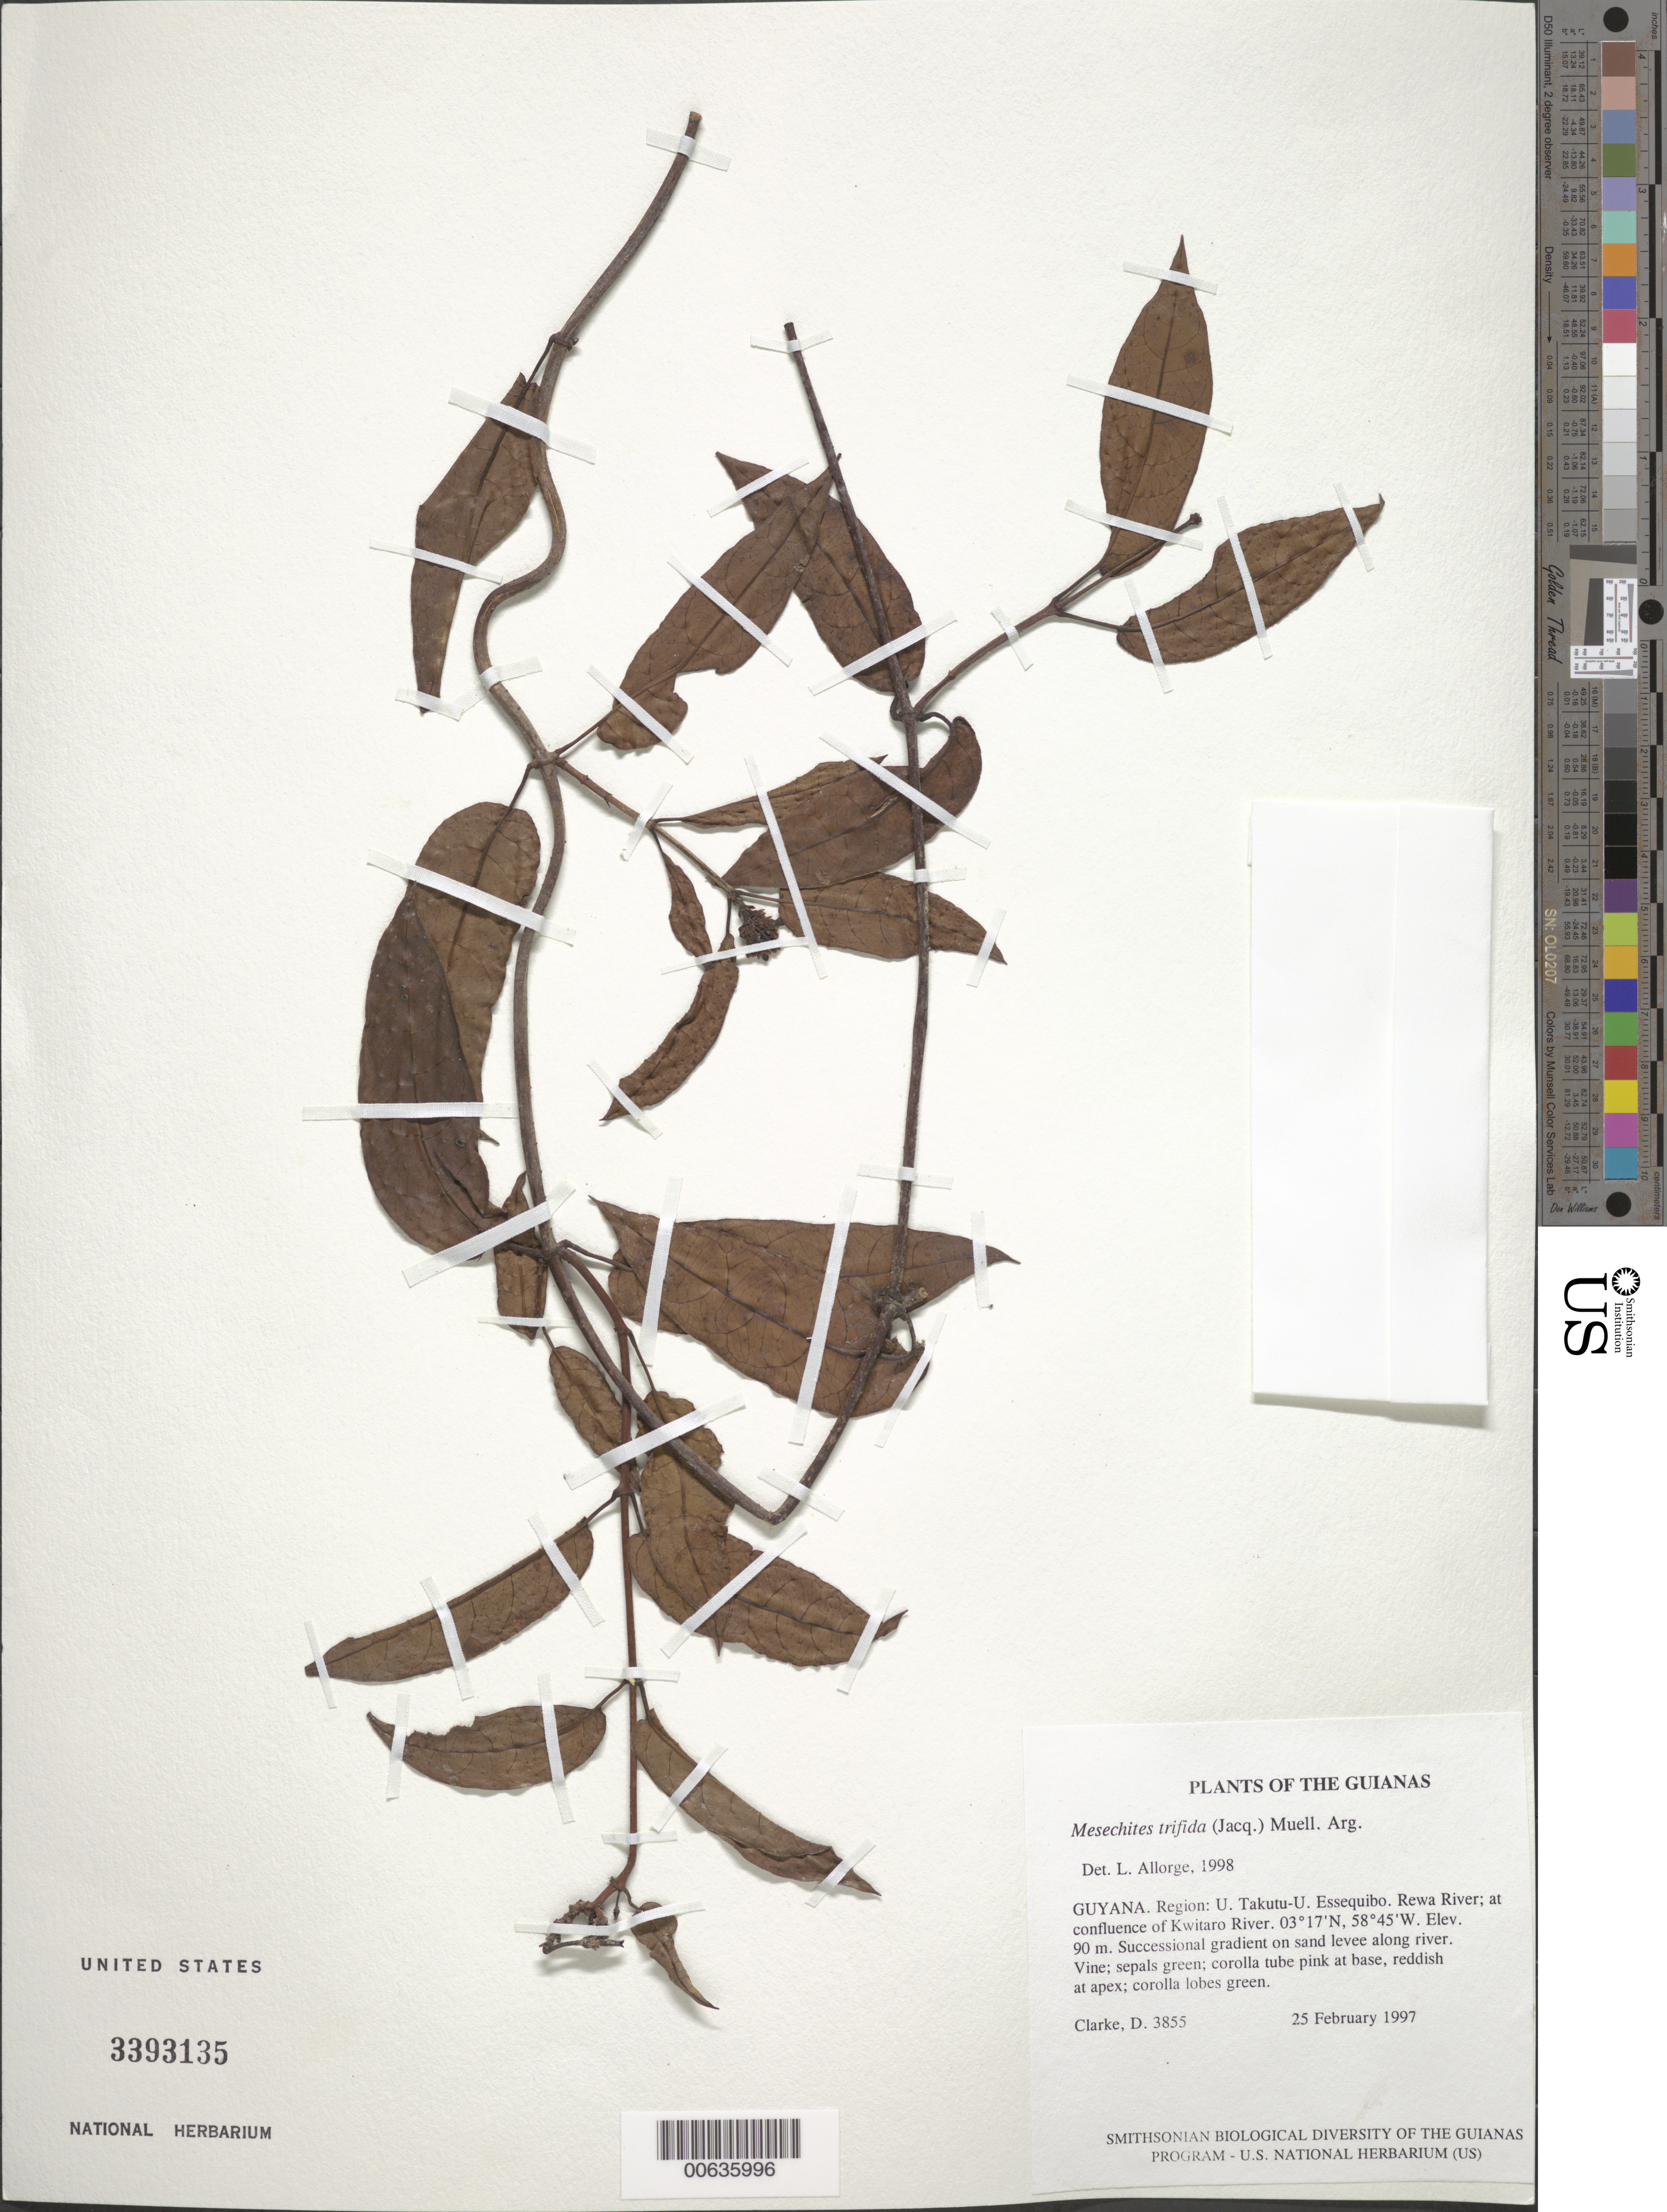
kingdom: Plantae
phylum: Tracheophyta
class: Magnoliopsida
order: Gentianales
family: Apocynaceae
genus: Mesechites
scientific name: Mesechites trifidus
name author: (Jacq.) Müll. Arg.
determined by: Allorge, L.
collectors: H. D. Clarke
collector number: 3855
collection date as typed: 25 February 1997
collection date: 1997-02-25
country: Guyana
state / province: U. Takutu-U. Essequibo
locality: Rewa River; at confluence of Kwitaro River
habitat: Successional gradient on sand levee along river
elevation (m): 90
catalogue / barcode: US 3393135